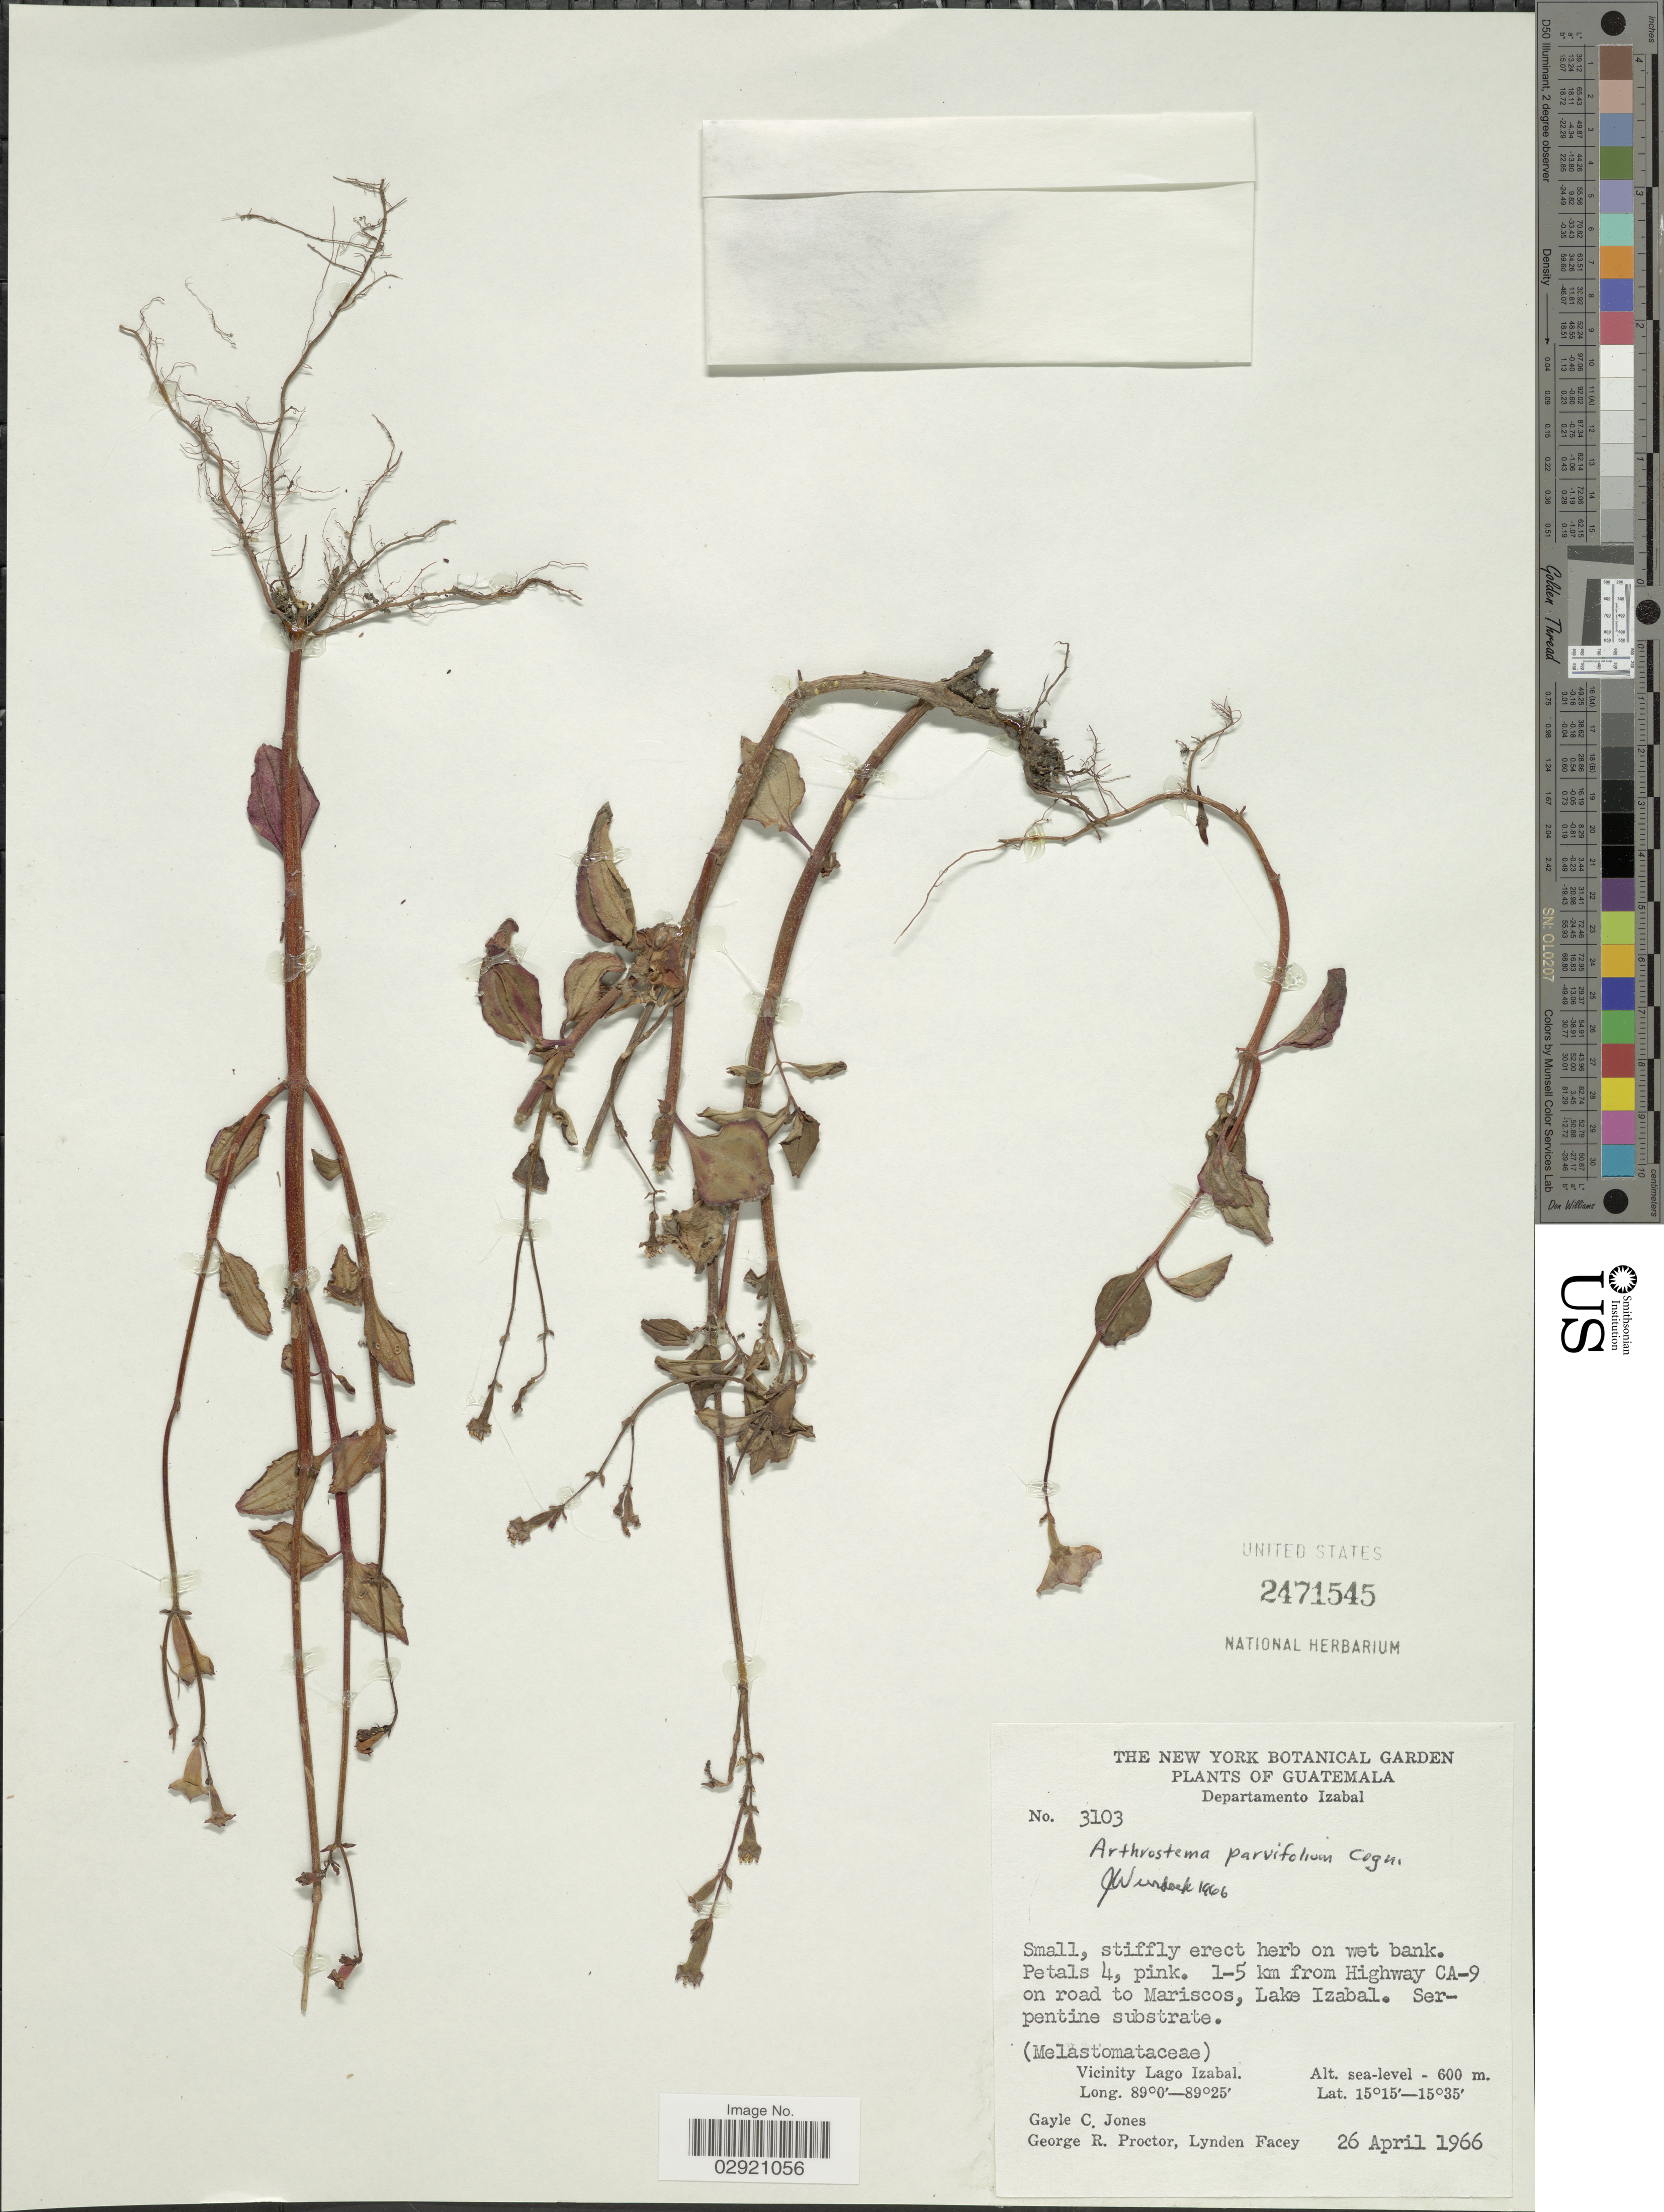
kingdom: Plantae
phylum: Tracheophyta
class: Magnoliopsida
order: Myrtales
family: Melastomataceae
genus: Arthrostemma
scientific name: Arthrostemma parvifolium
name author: Cogn.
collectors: G. C. Jones, G. Proctor & L. Facey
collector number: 3103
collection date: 1966-04-26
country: Guatemala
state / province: Izabal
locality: Departamento Izabal. 1-5 km from Highway CA-9 on road to Mariscos, Lake Izabal. Vicinity Lago Izabal.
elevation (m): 0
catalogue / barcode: US 2471545